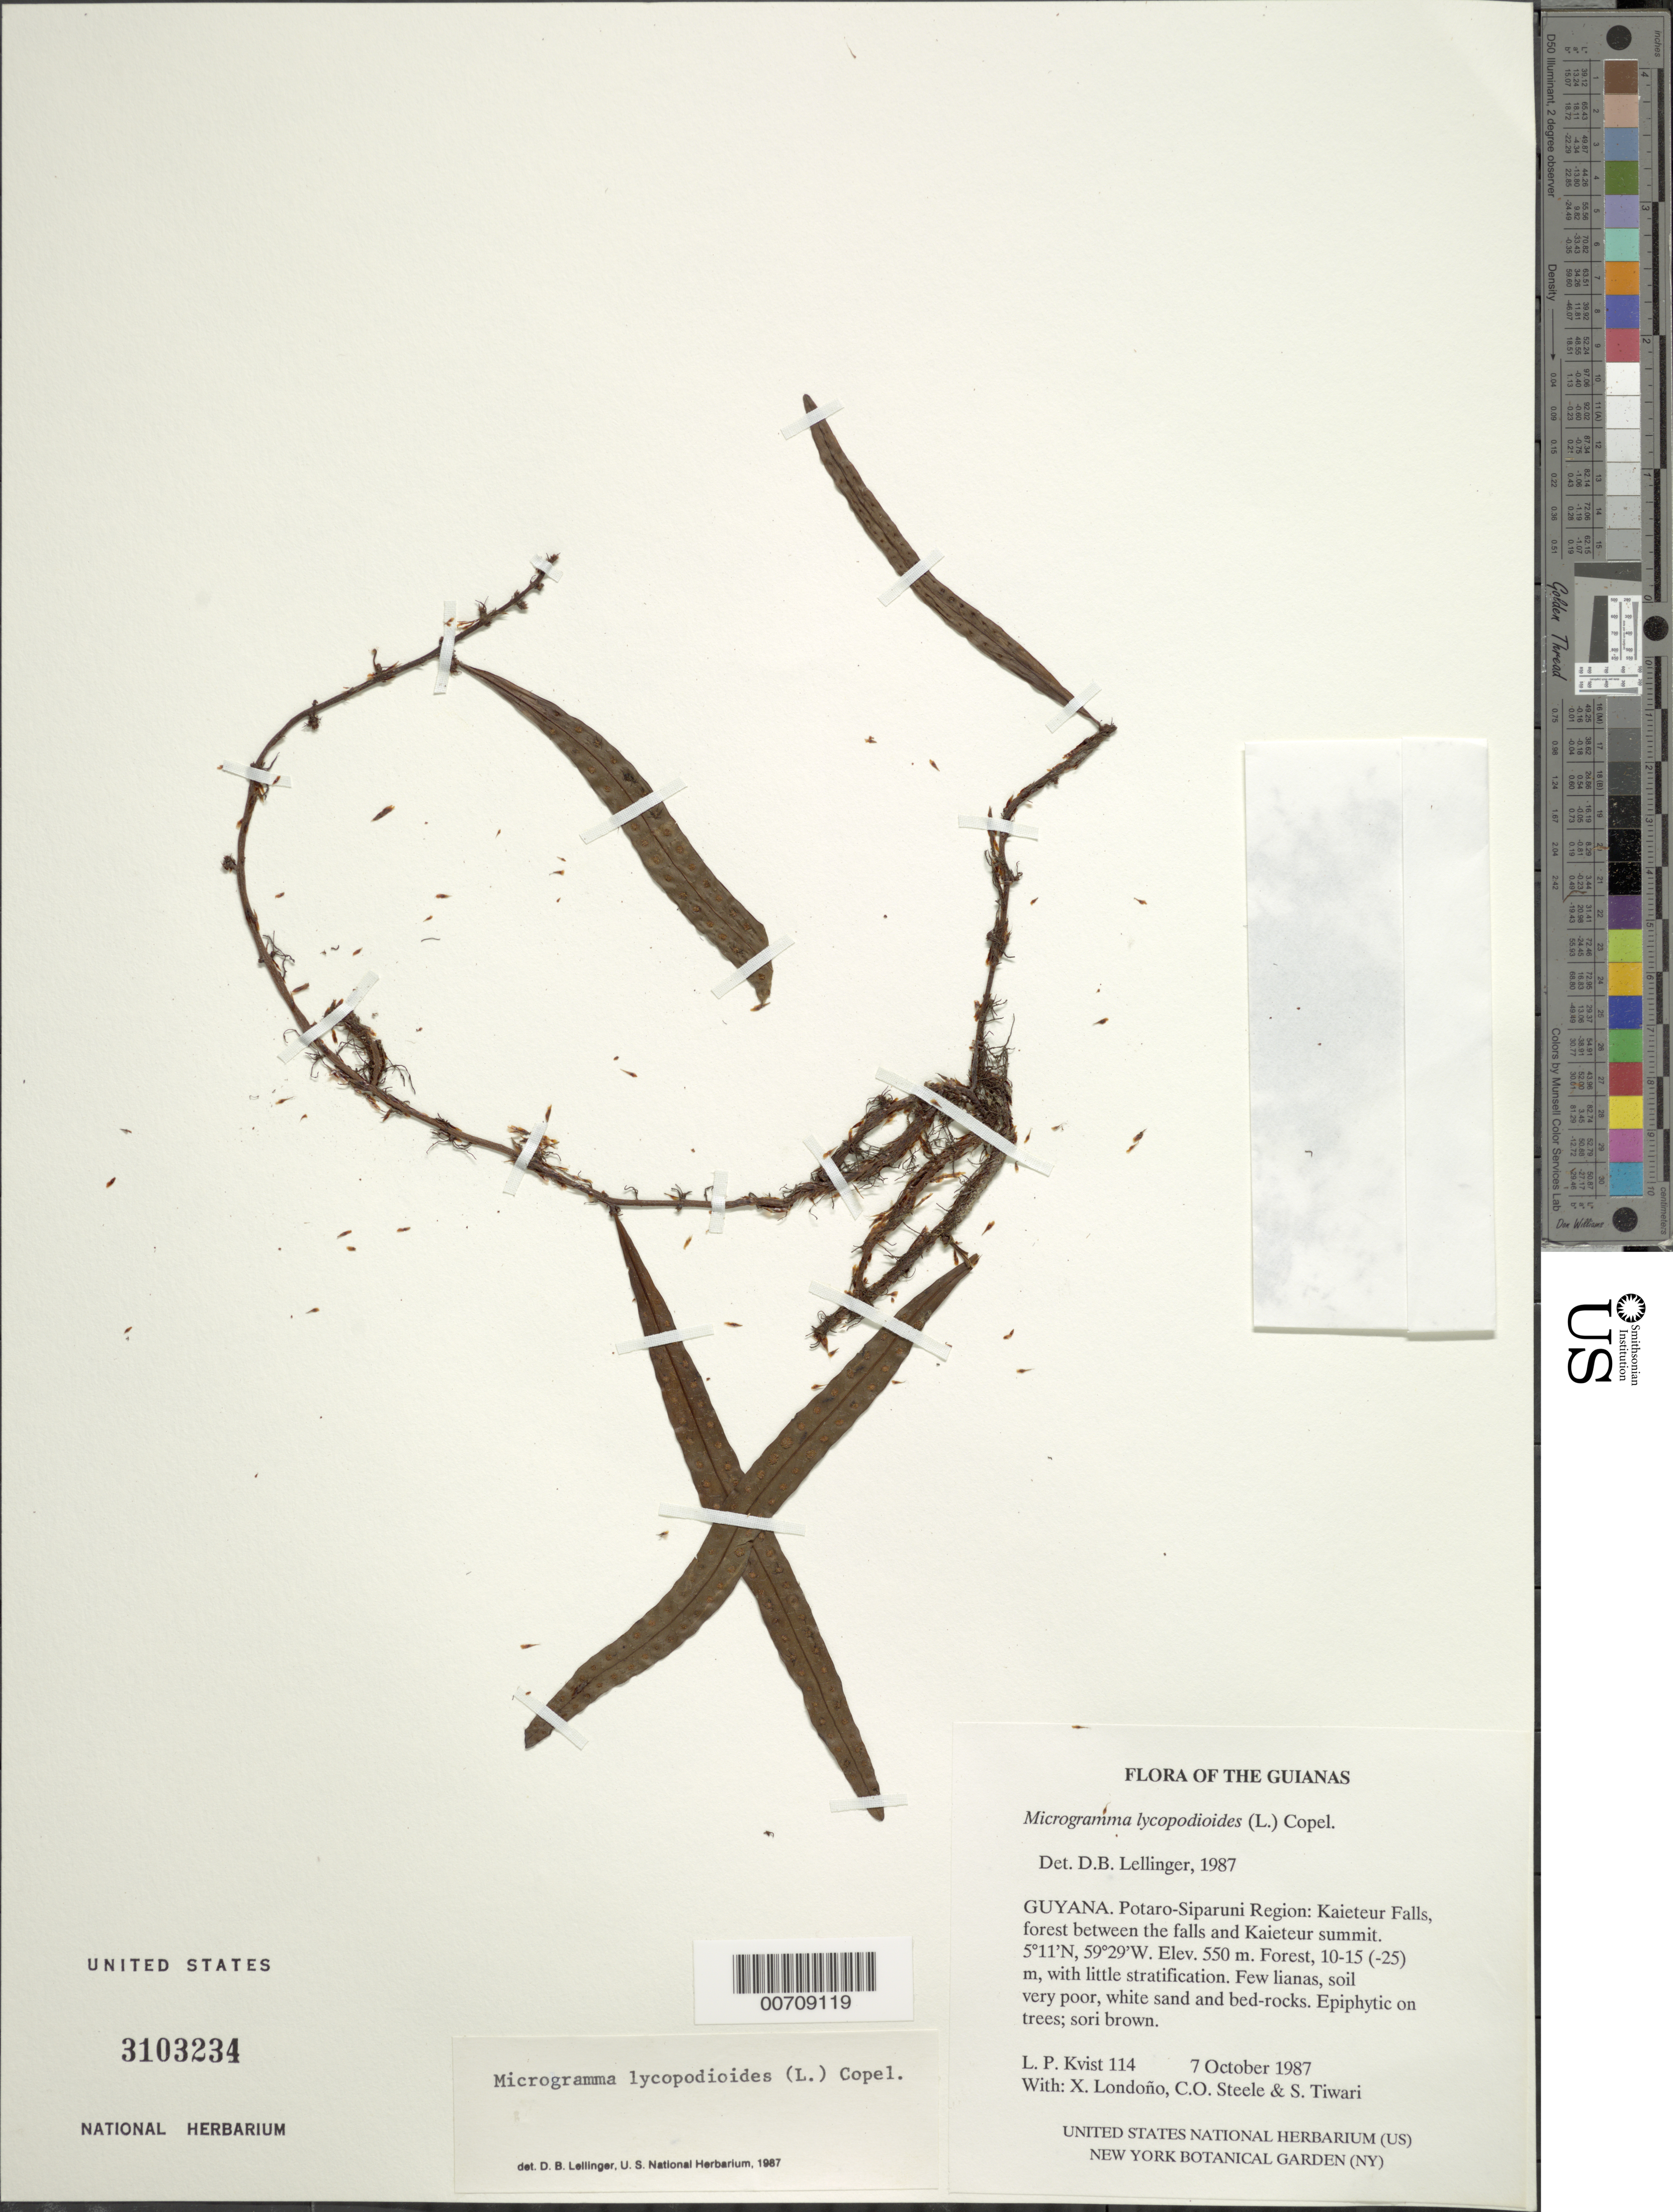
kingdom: Plantae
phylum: Tracheophyta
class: Polypodiopsida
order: Polypodiales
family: Polypodiaceae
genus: Microgramma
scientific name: Microgramma lycopodioides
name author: (L.) Copel.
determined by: Lellinger, David B., (BOT), Smithsonian Institution - National Museum of Natural History (UNITED STATES)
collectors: L. P. Kvist, X. Londoño, O. C. Steele & S. Tiwari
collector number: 114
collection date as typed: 7 October 1987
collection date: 1987-10-07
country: Guyana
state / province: Potaro-Siparuni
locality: Kaieteur Falls, between the falls and Kaieteur summit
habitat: Forest, 10-15 (-25) m, with little stratification. Few lianas, soil very poor, white sand and bed-rocks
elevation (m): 550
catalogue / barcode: US 3103234